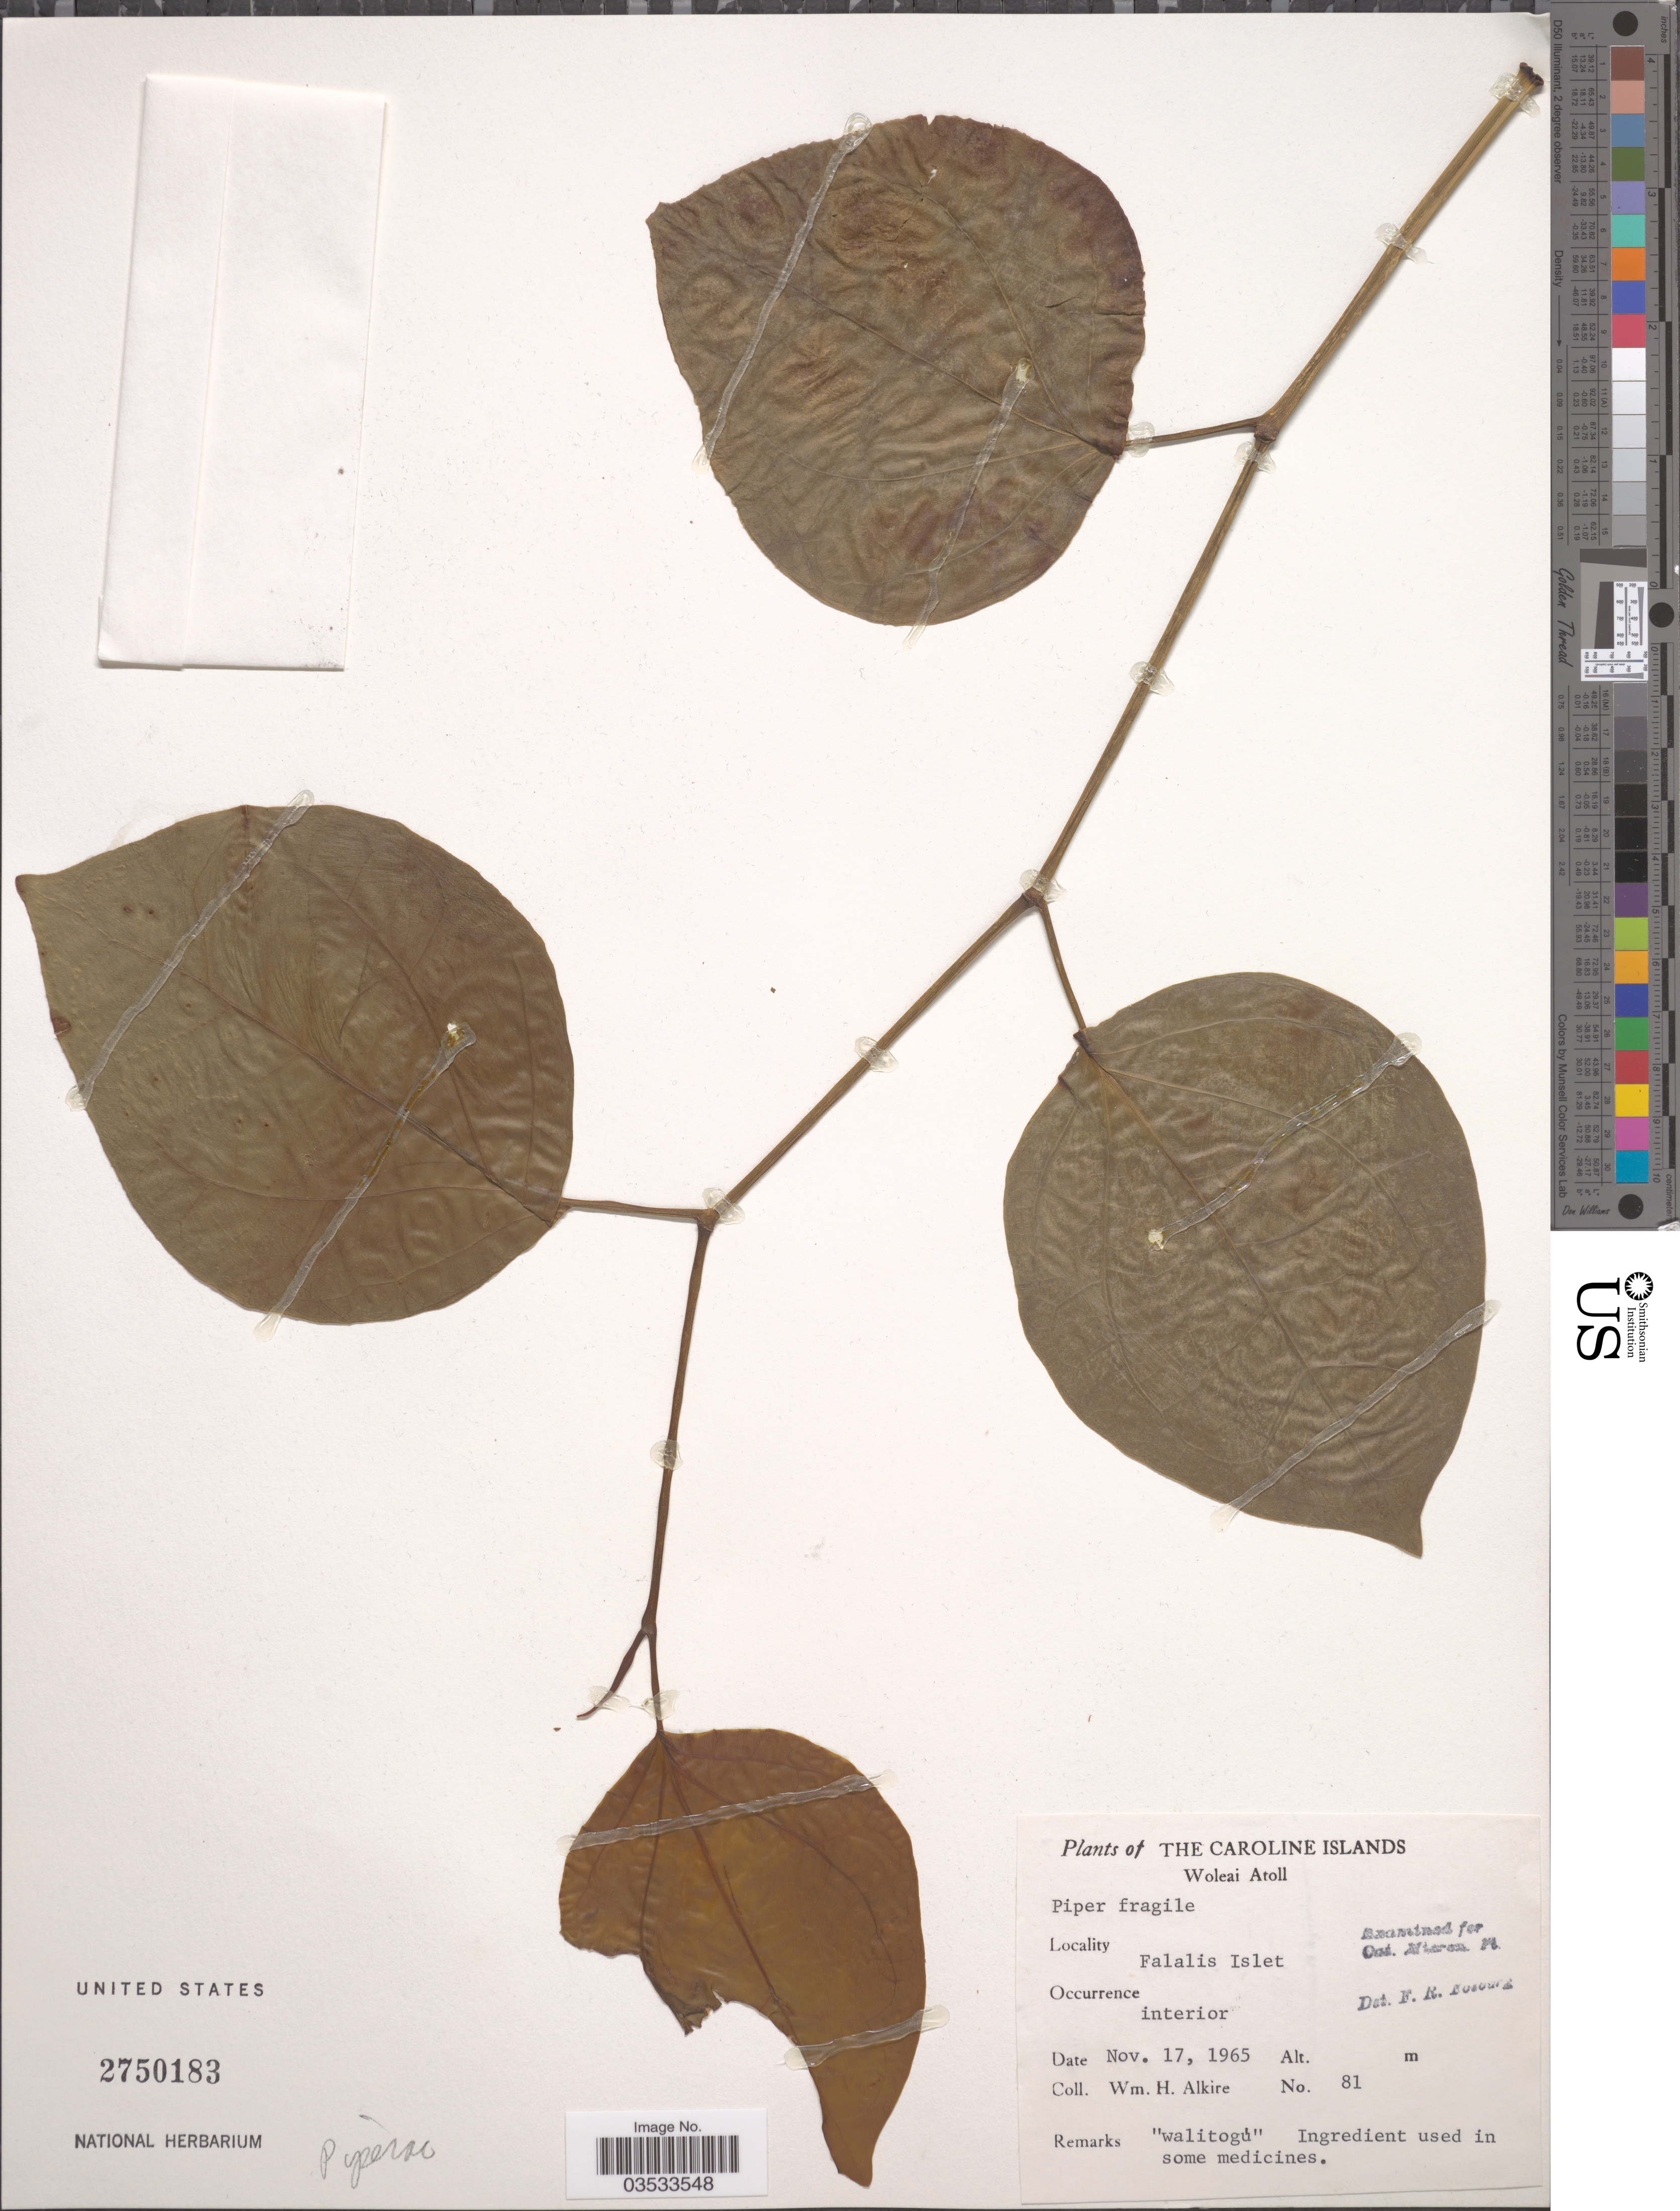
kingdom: Plantae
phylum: Tracheophyta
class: Magnoliopsida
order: Piperales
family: Piperaceae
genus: Piper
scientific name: Piper fragile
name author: Benth.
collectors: W. Alkire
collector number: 81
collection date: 1965-11-17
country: Micronesia, Federated States of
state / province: Yap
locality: The Caroline Islands. Woleai Atoll. Falalis Islet. Interior.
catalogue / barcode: US 2750183